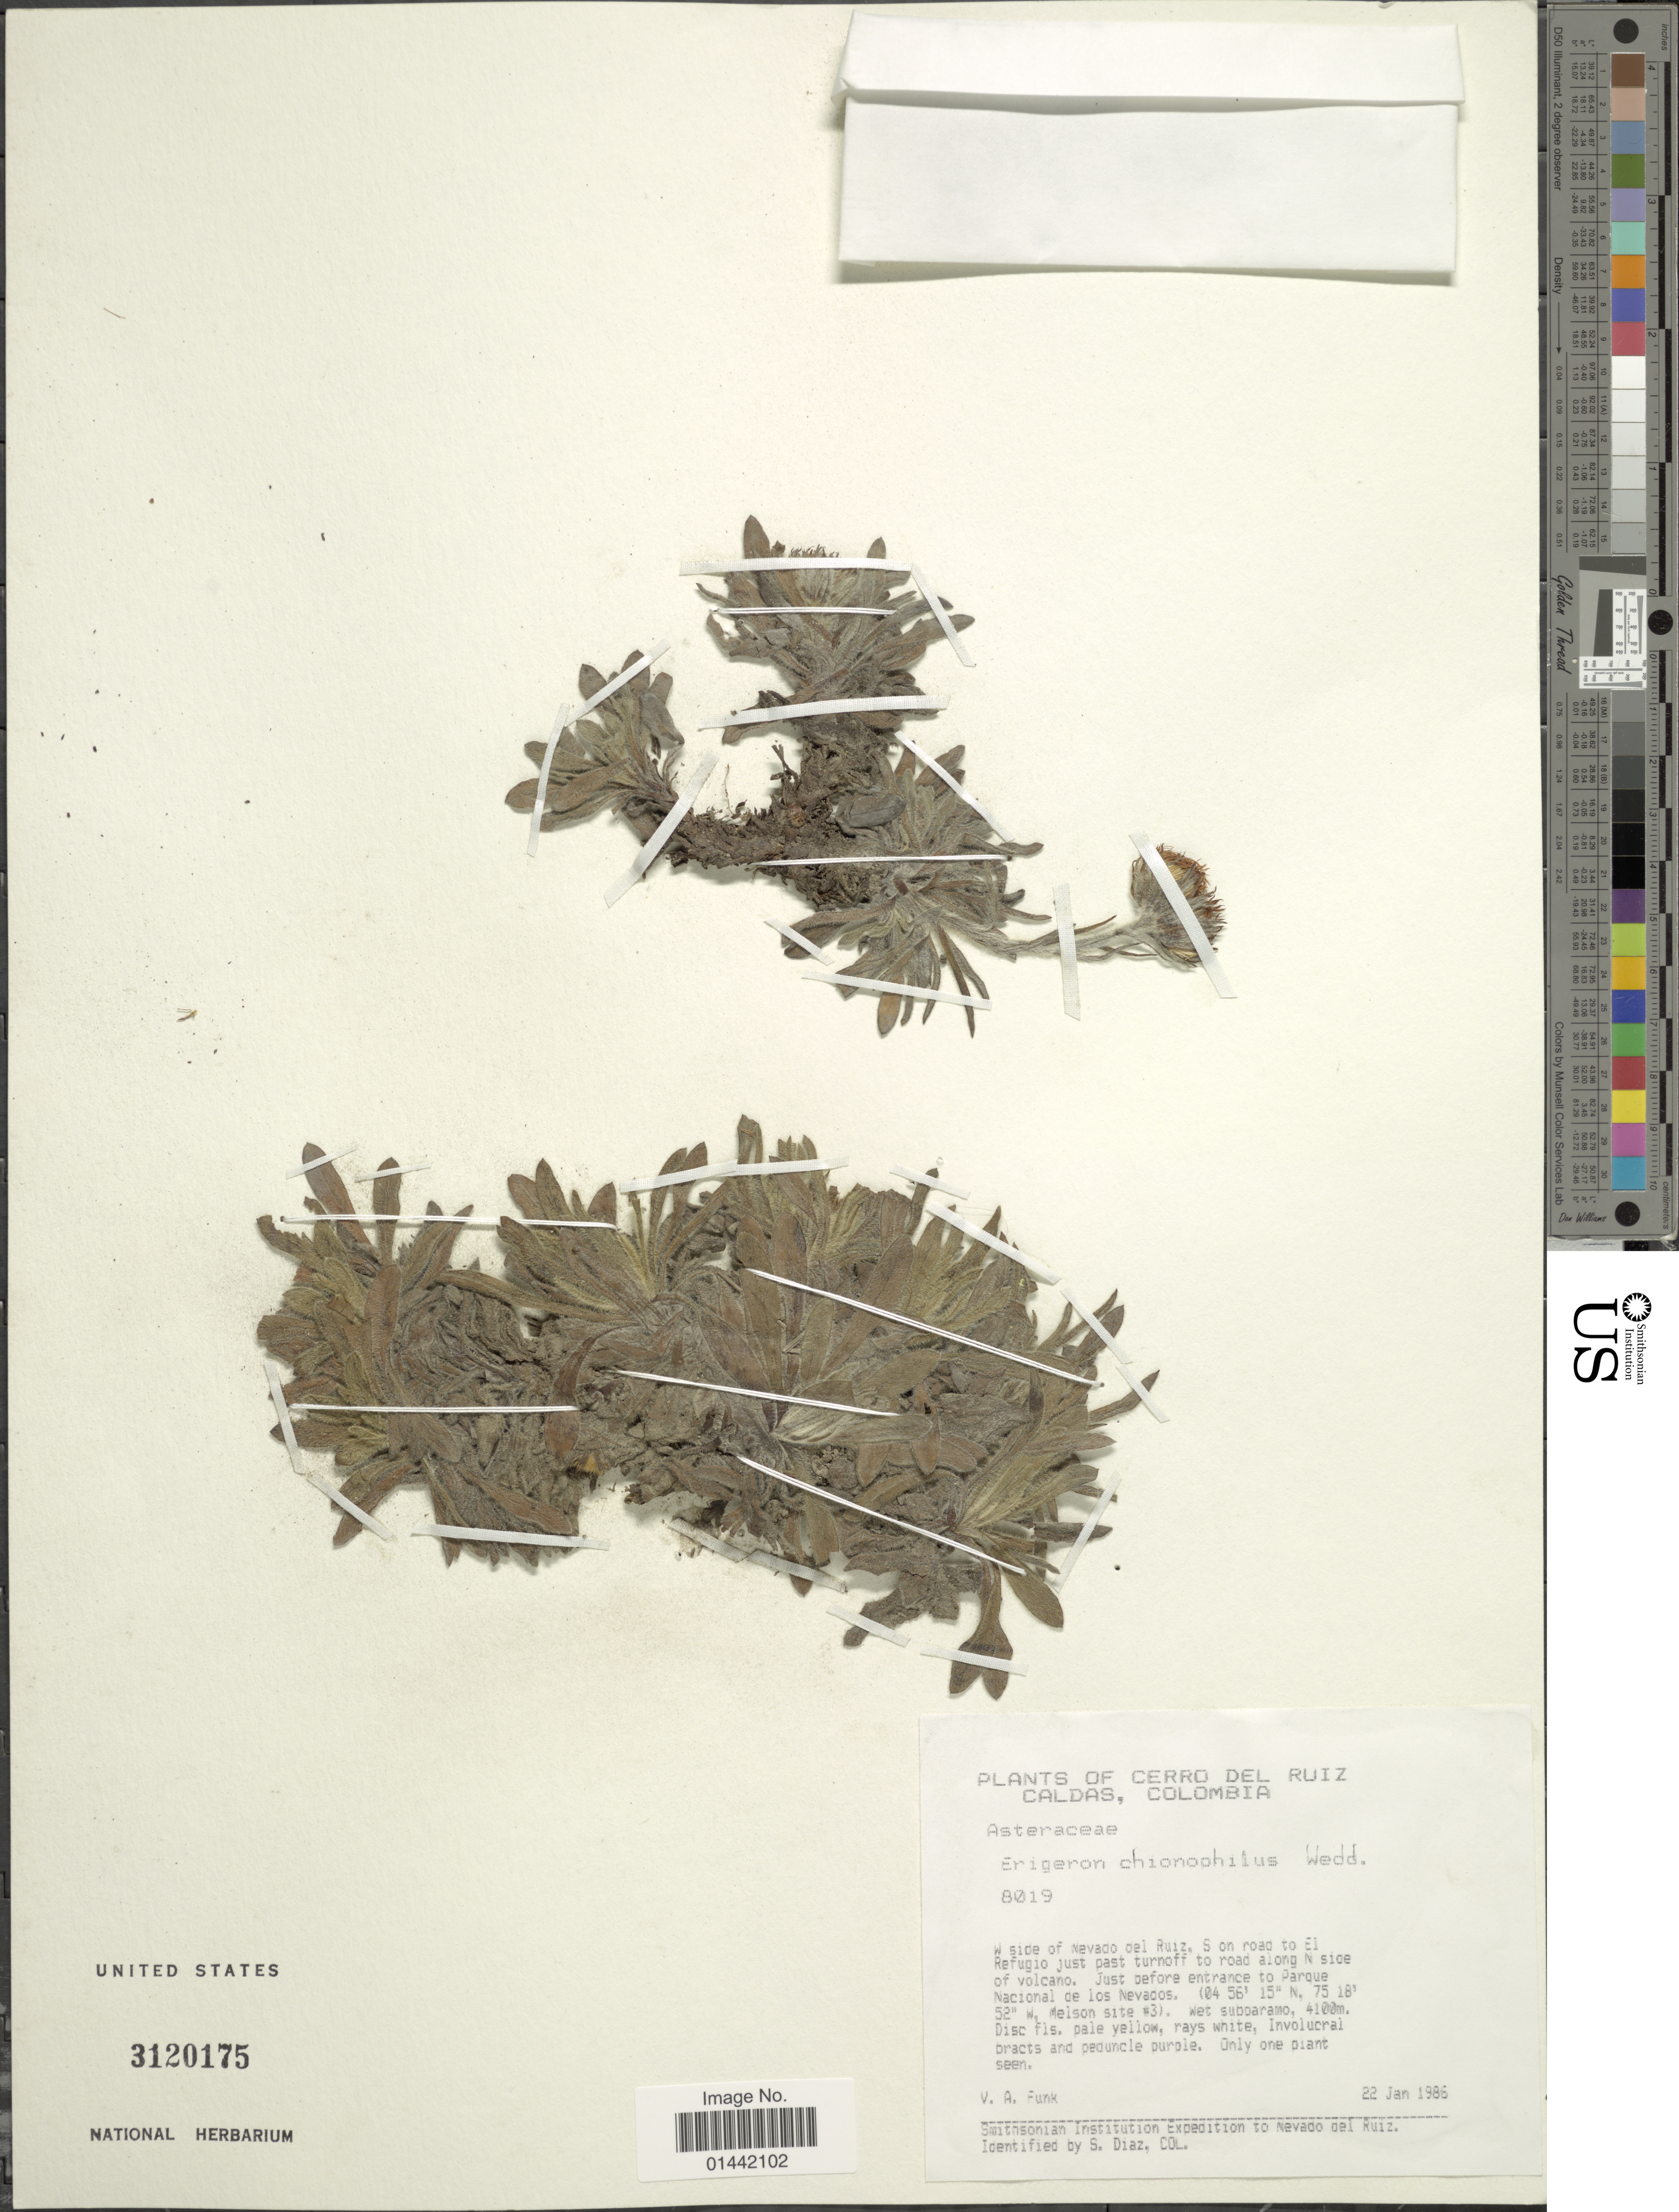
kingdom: Plantae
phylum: Tracheophyta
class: Magnoliopsida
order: Asterales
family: Asteraceae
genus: Erigeron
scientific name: Erigeron chionophilus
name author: Wedd.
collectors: V. Funk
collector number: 8019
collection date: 1986-01-22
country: Colombia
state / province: Caldas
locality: W side of Nevado del Ruiz, S on road to El Refugio just past turnoff to road N side of volcano, just before entrance to Parque Nacional de los Nevados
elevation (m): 4100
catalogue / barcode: US 3120175